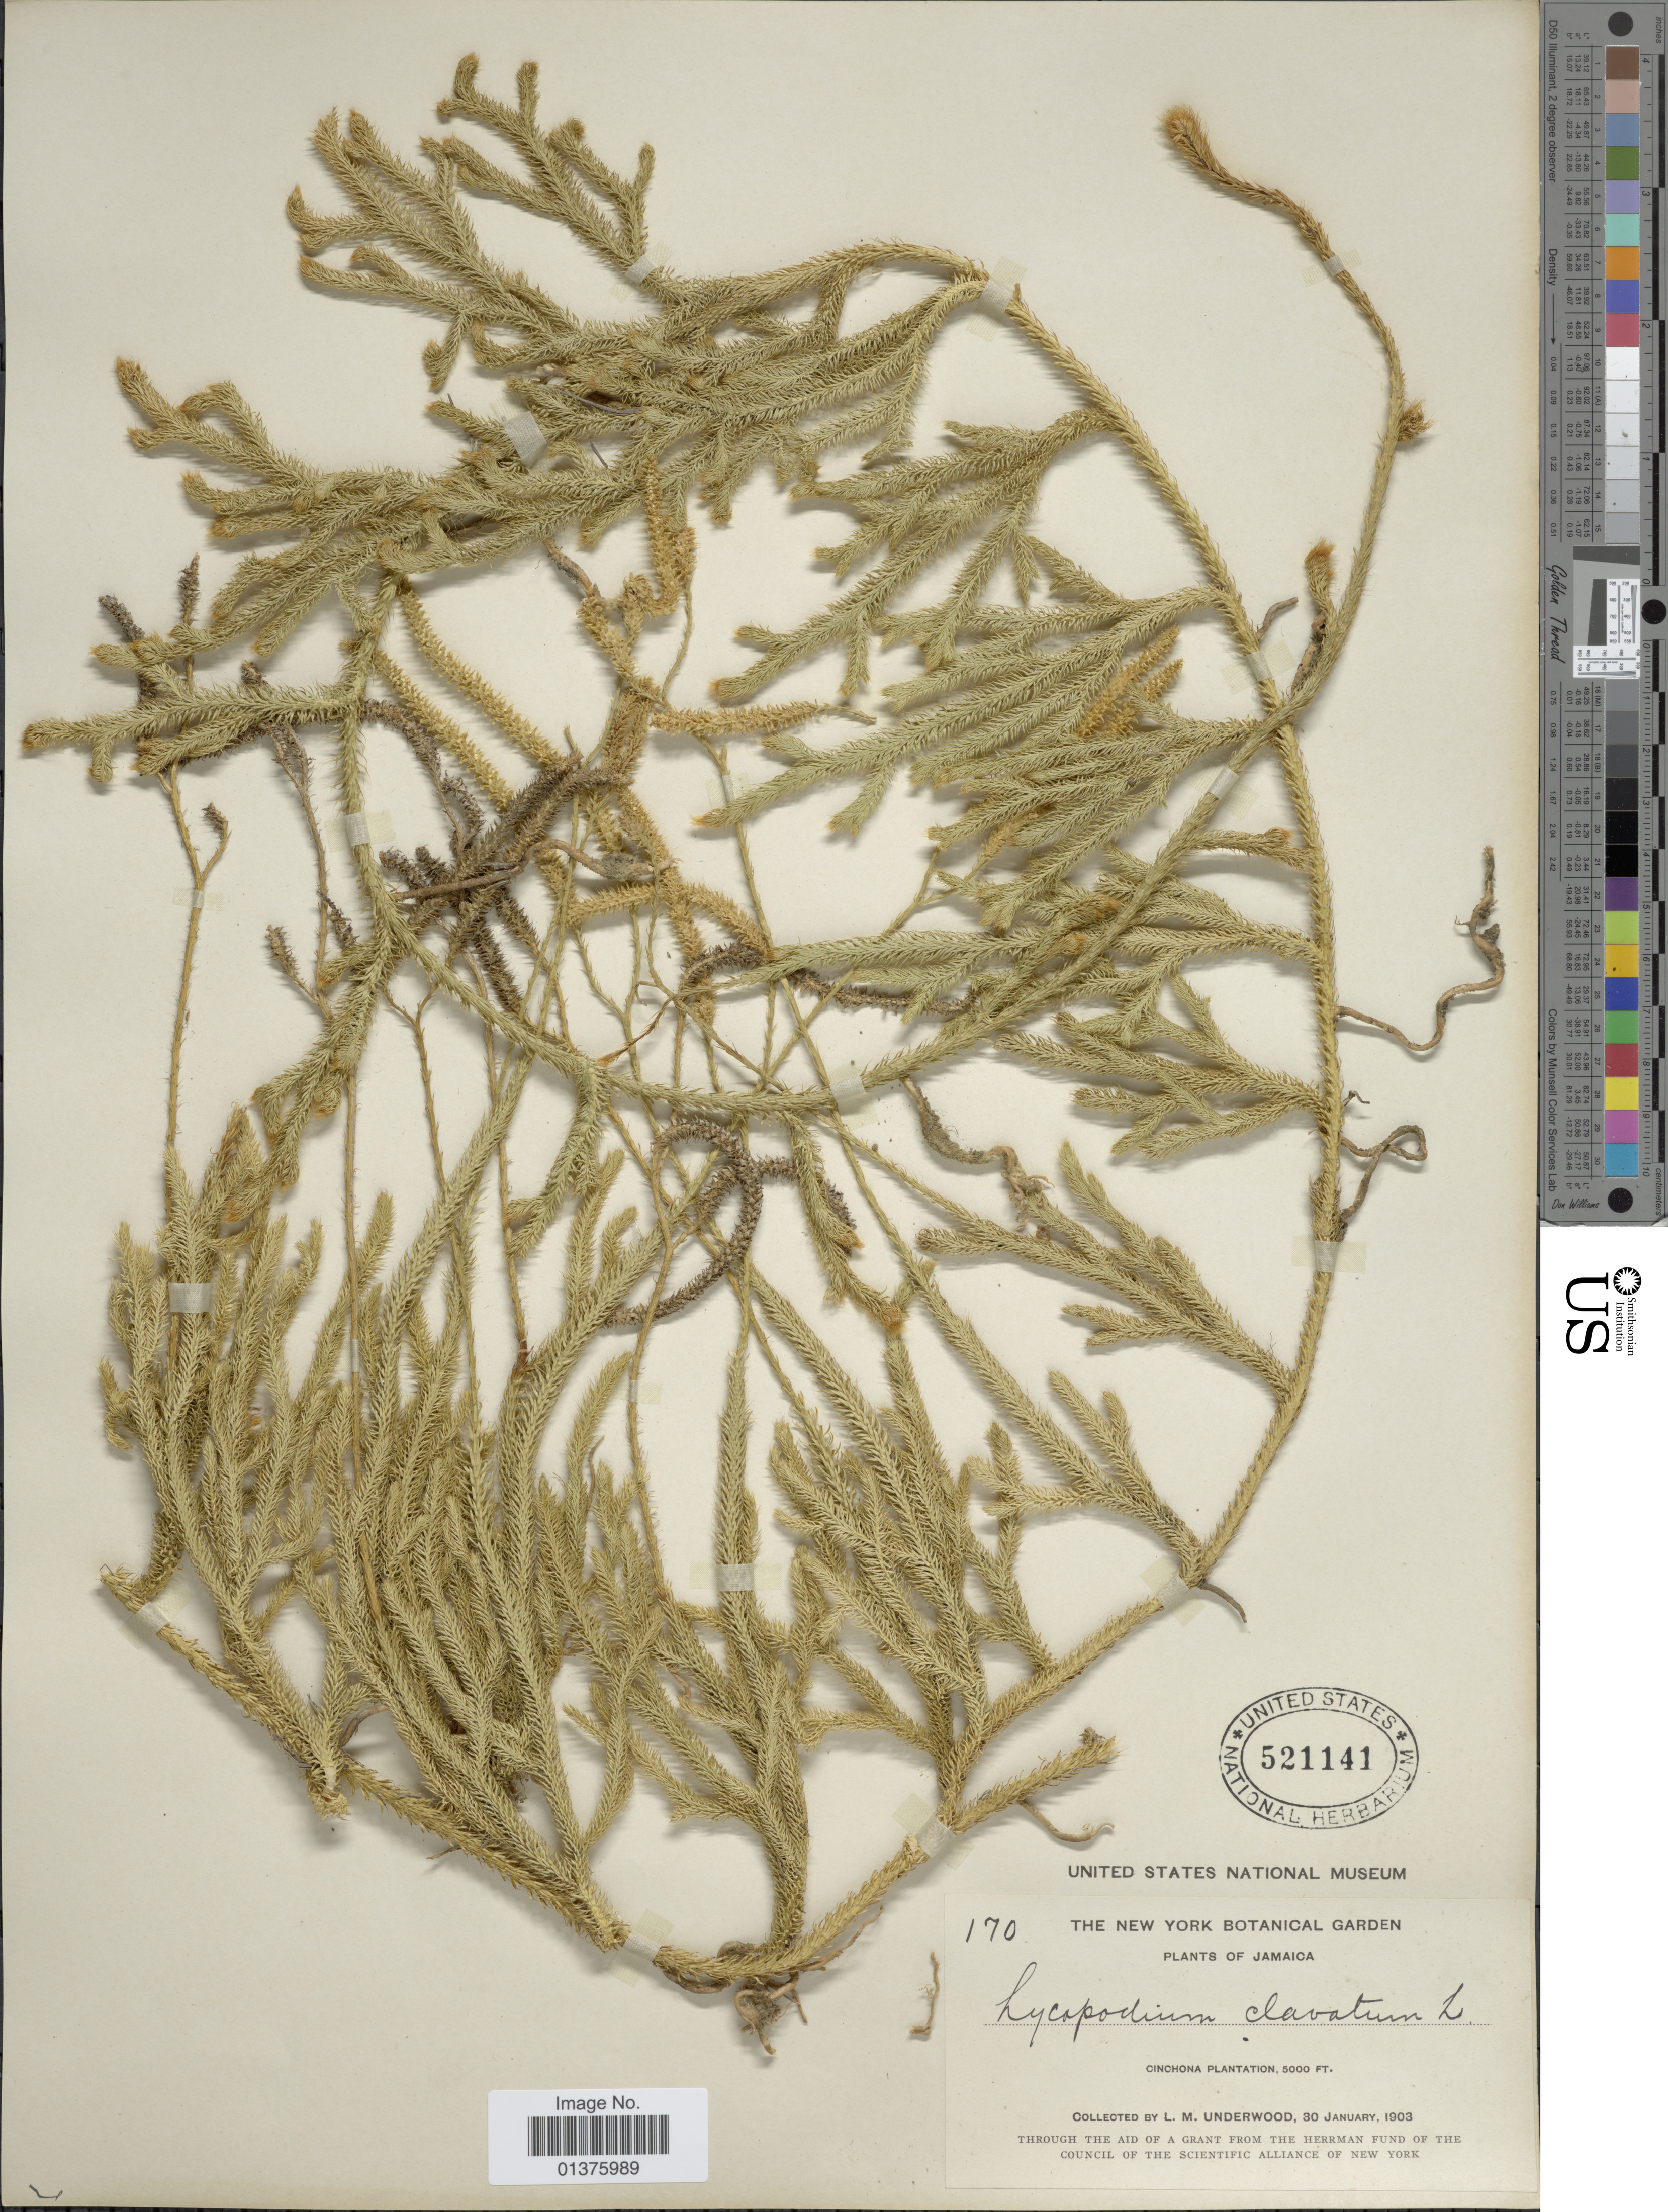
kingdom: Plantae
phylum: Tracheophyta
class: Lycopodiopsida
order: Lycopodiales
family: Lycopodiaceae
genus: Lycopodium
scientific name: Lycopodium clavatum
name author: L.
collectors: L. M. Underwood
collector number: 170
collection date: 1903-01-30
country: Jamaica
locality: Cinchona plantation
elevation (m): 1524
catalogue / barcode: US 521141